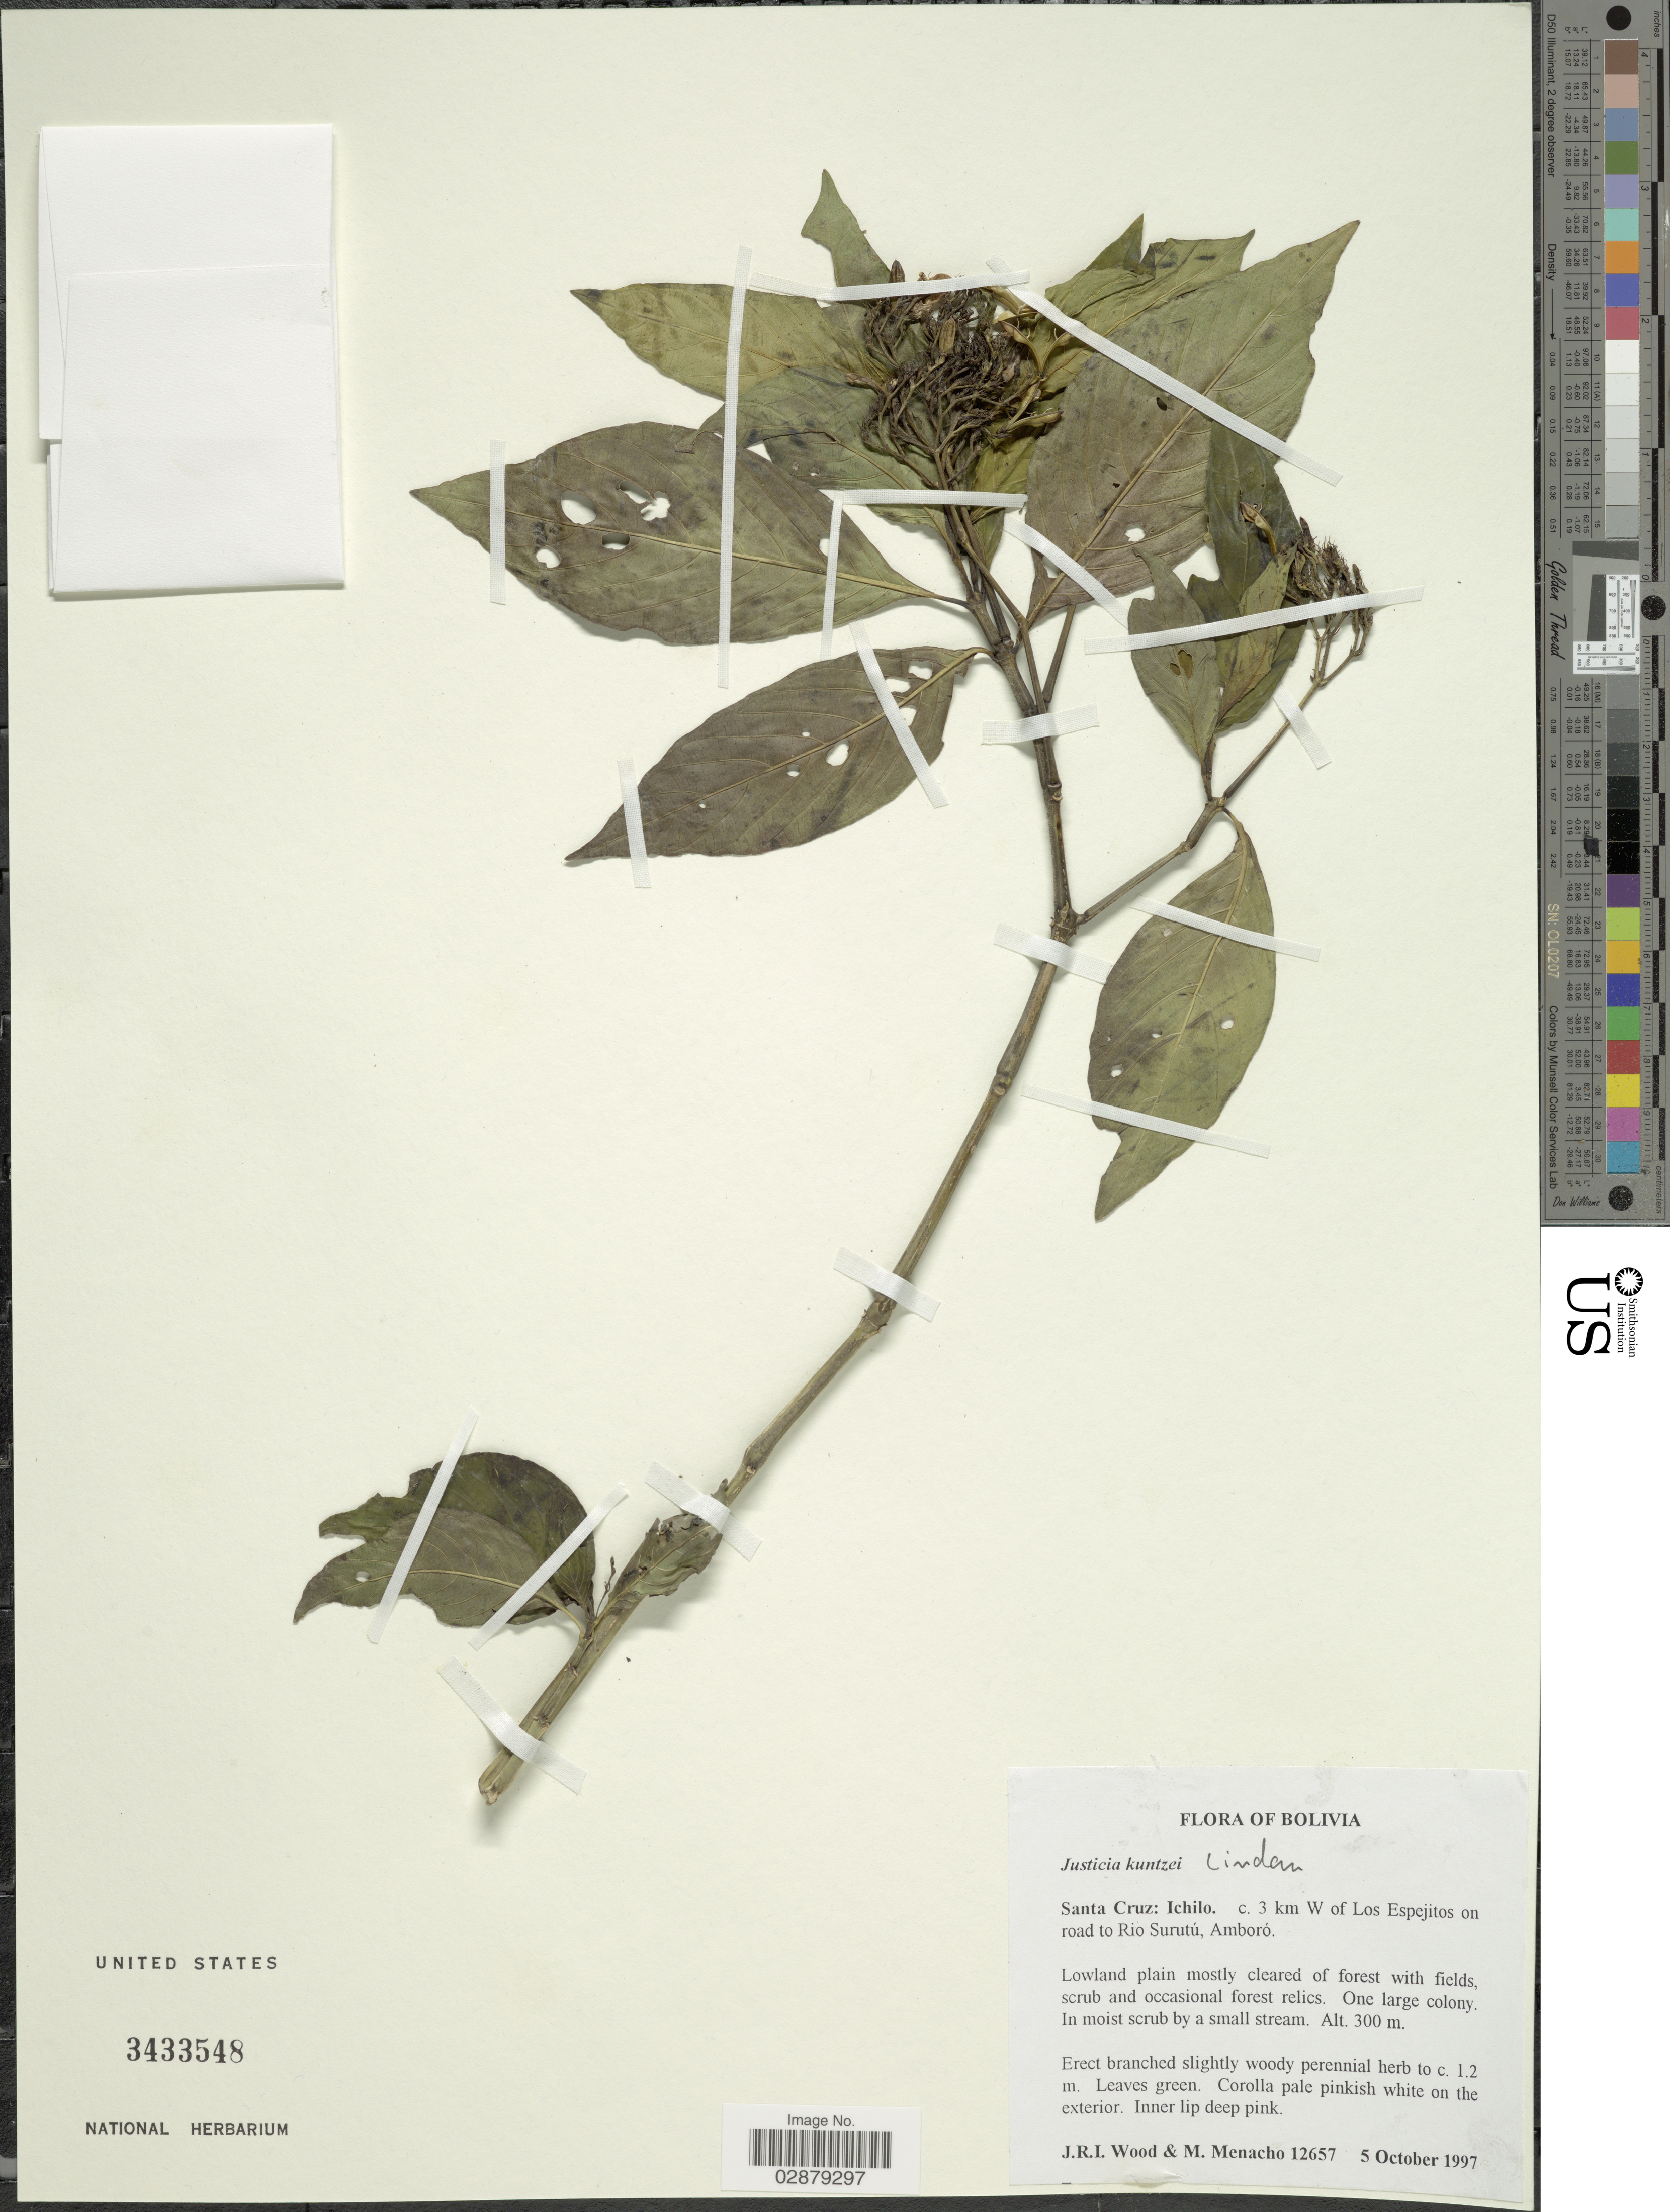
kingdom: Plantae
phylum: Tracheophyta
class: Magnoliopsida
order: Lamiales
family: Acanthaceae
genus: Justicia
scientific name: Justicia kuntzei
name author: Lindau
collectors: J. R. I. Wood & M. Menacho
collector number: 12657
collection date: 1997-10-05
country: Bolivia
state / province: Santa Cruz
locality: Ichilo. c. 3 km W of Los Espejitos on road to Rio Surutú, Amboró.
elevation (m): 300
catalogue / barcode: US 3433548